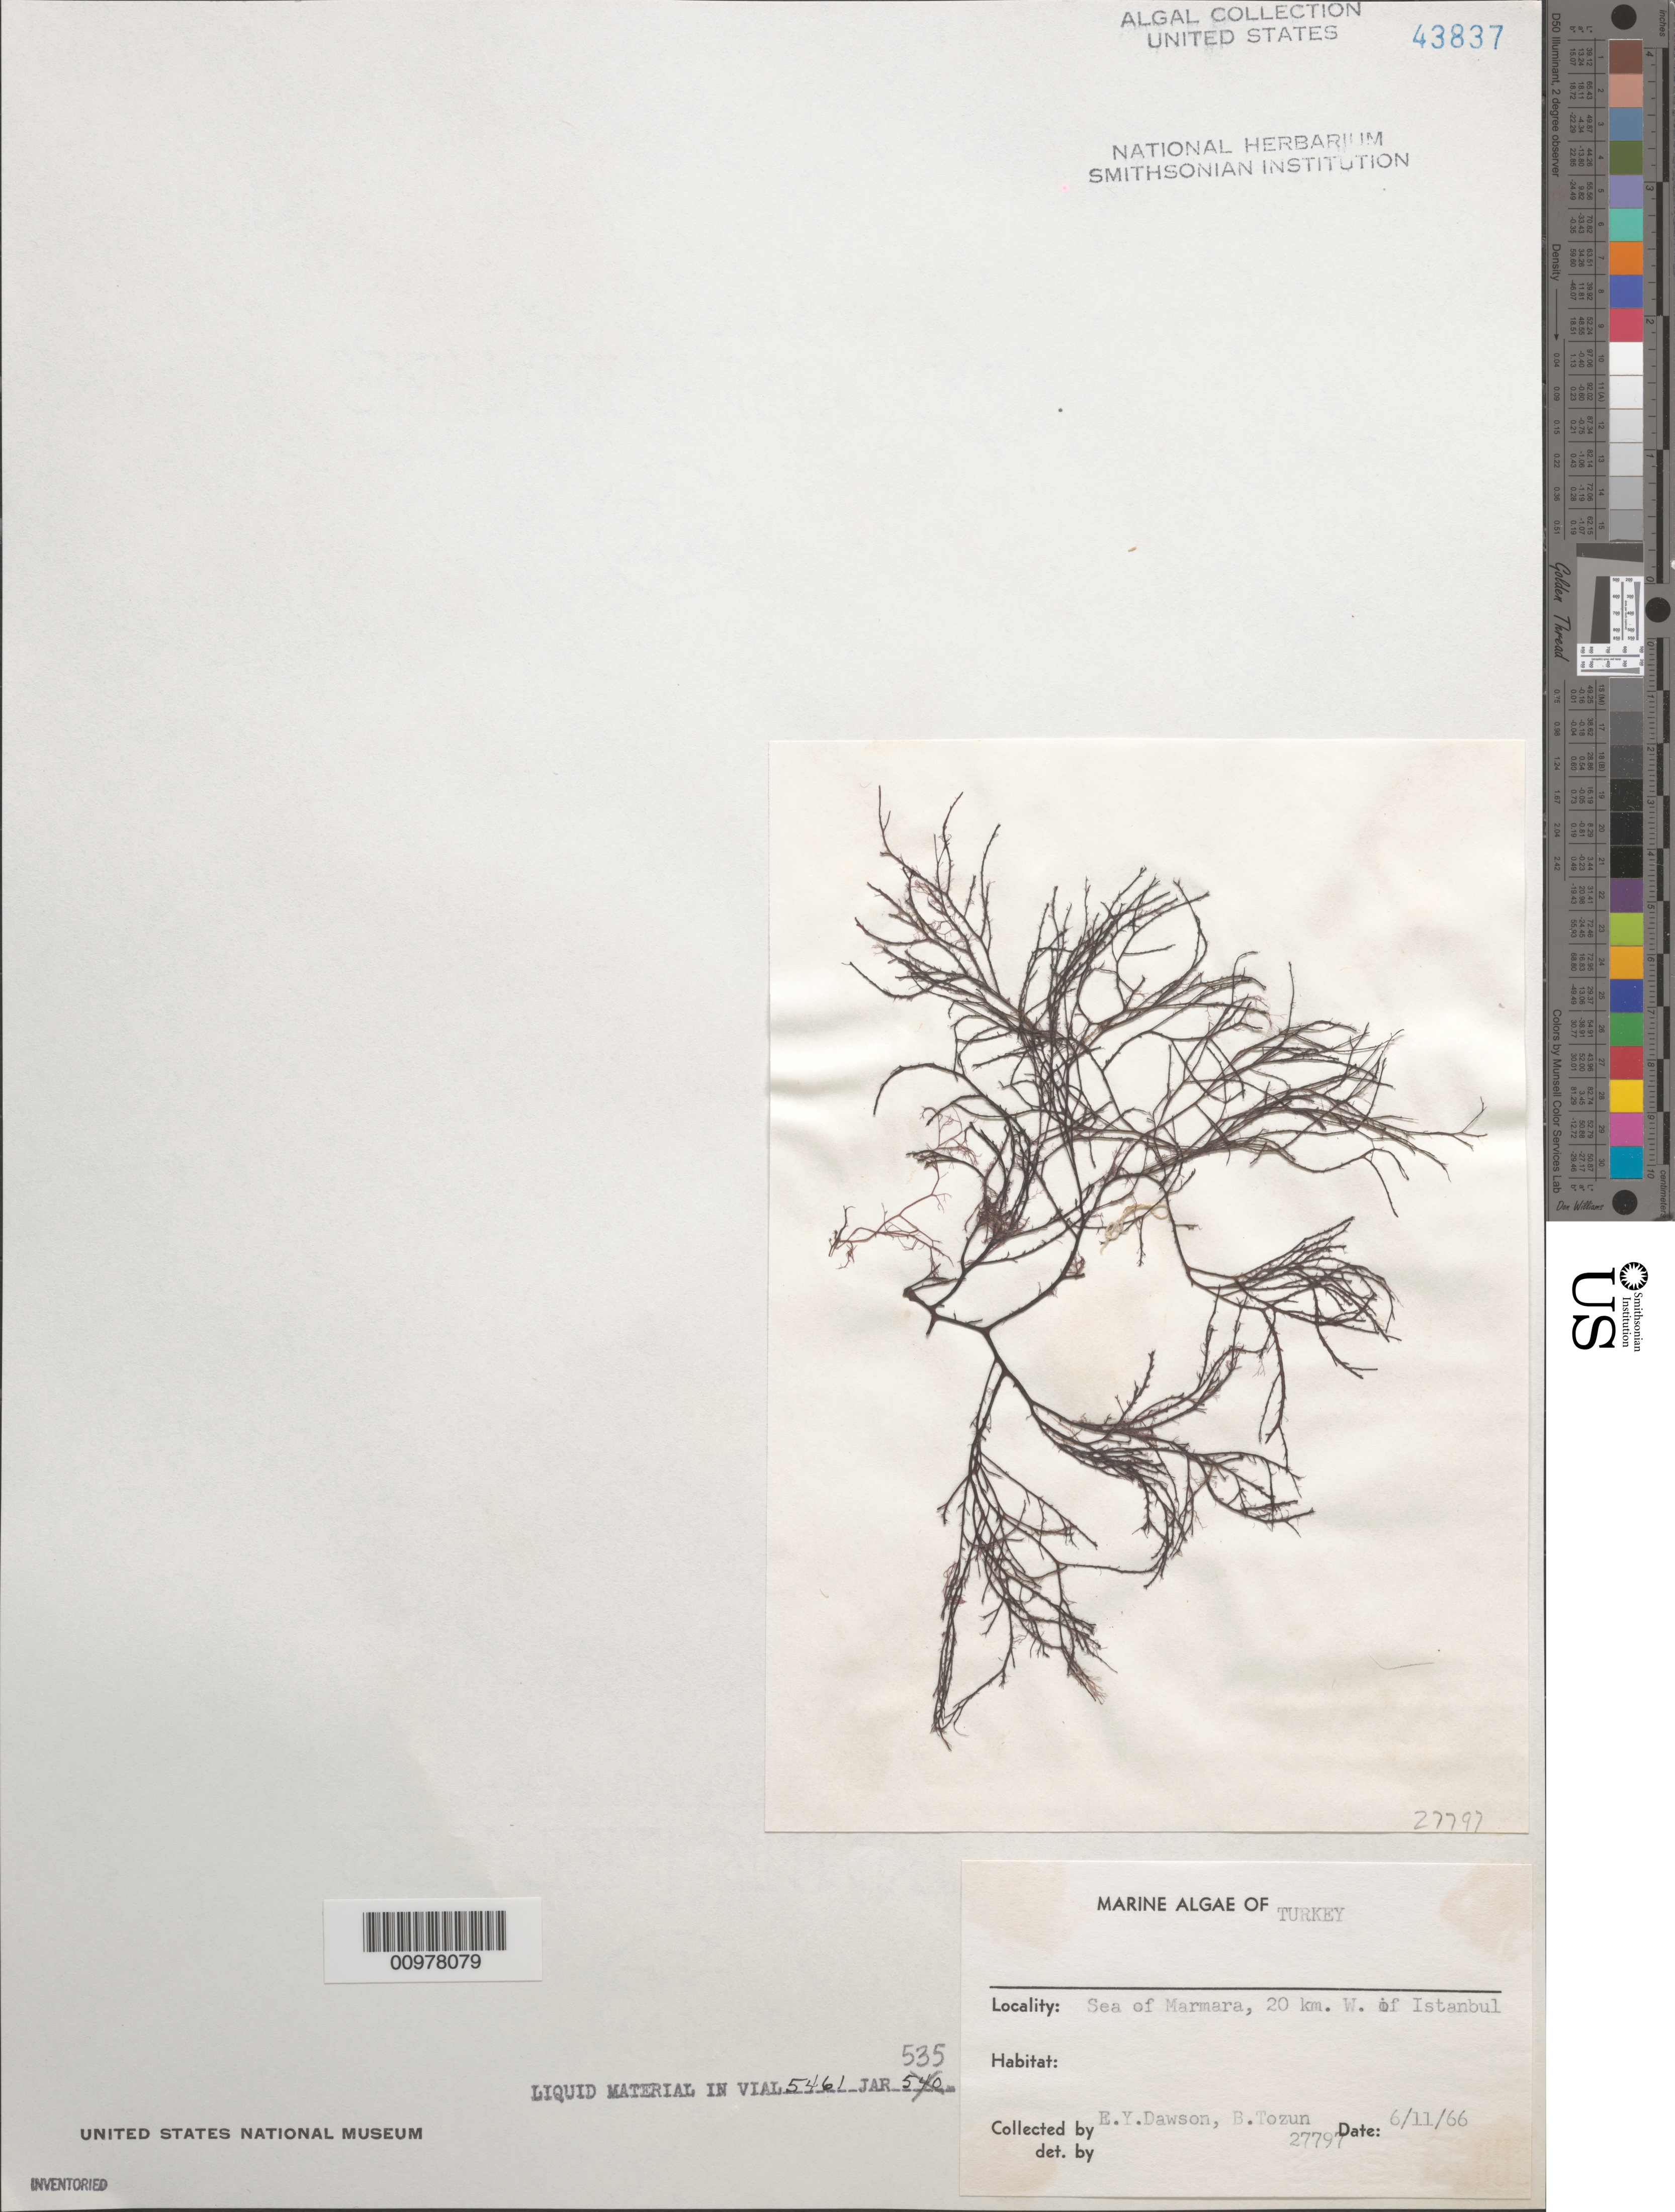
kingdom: Plantae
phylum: Rhodophyta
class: Florideophyceae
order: Gigartinales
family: Cystocloniaceae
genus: Hypnea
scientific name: Hypnea sp.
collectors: E. Y. Dawson & B. Tozun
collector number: EYD 27797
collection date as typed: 11 Jun 1966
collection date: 1966-06-11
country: Turkey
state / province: Istanbul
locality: Sea of Marmara, 20 km west of Istanbul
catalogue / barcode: US 43837